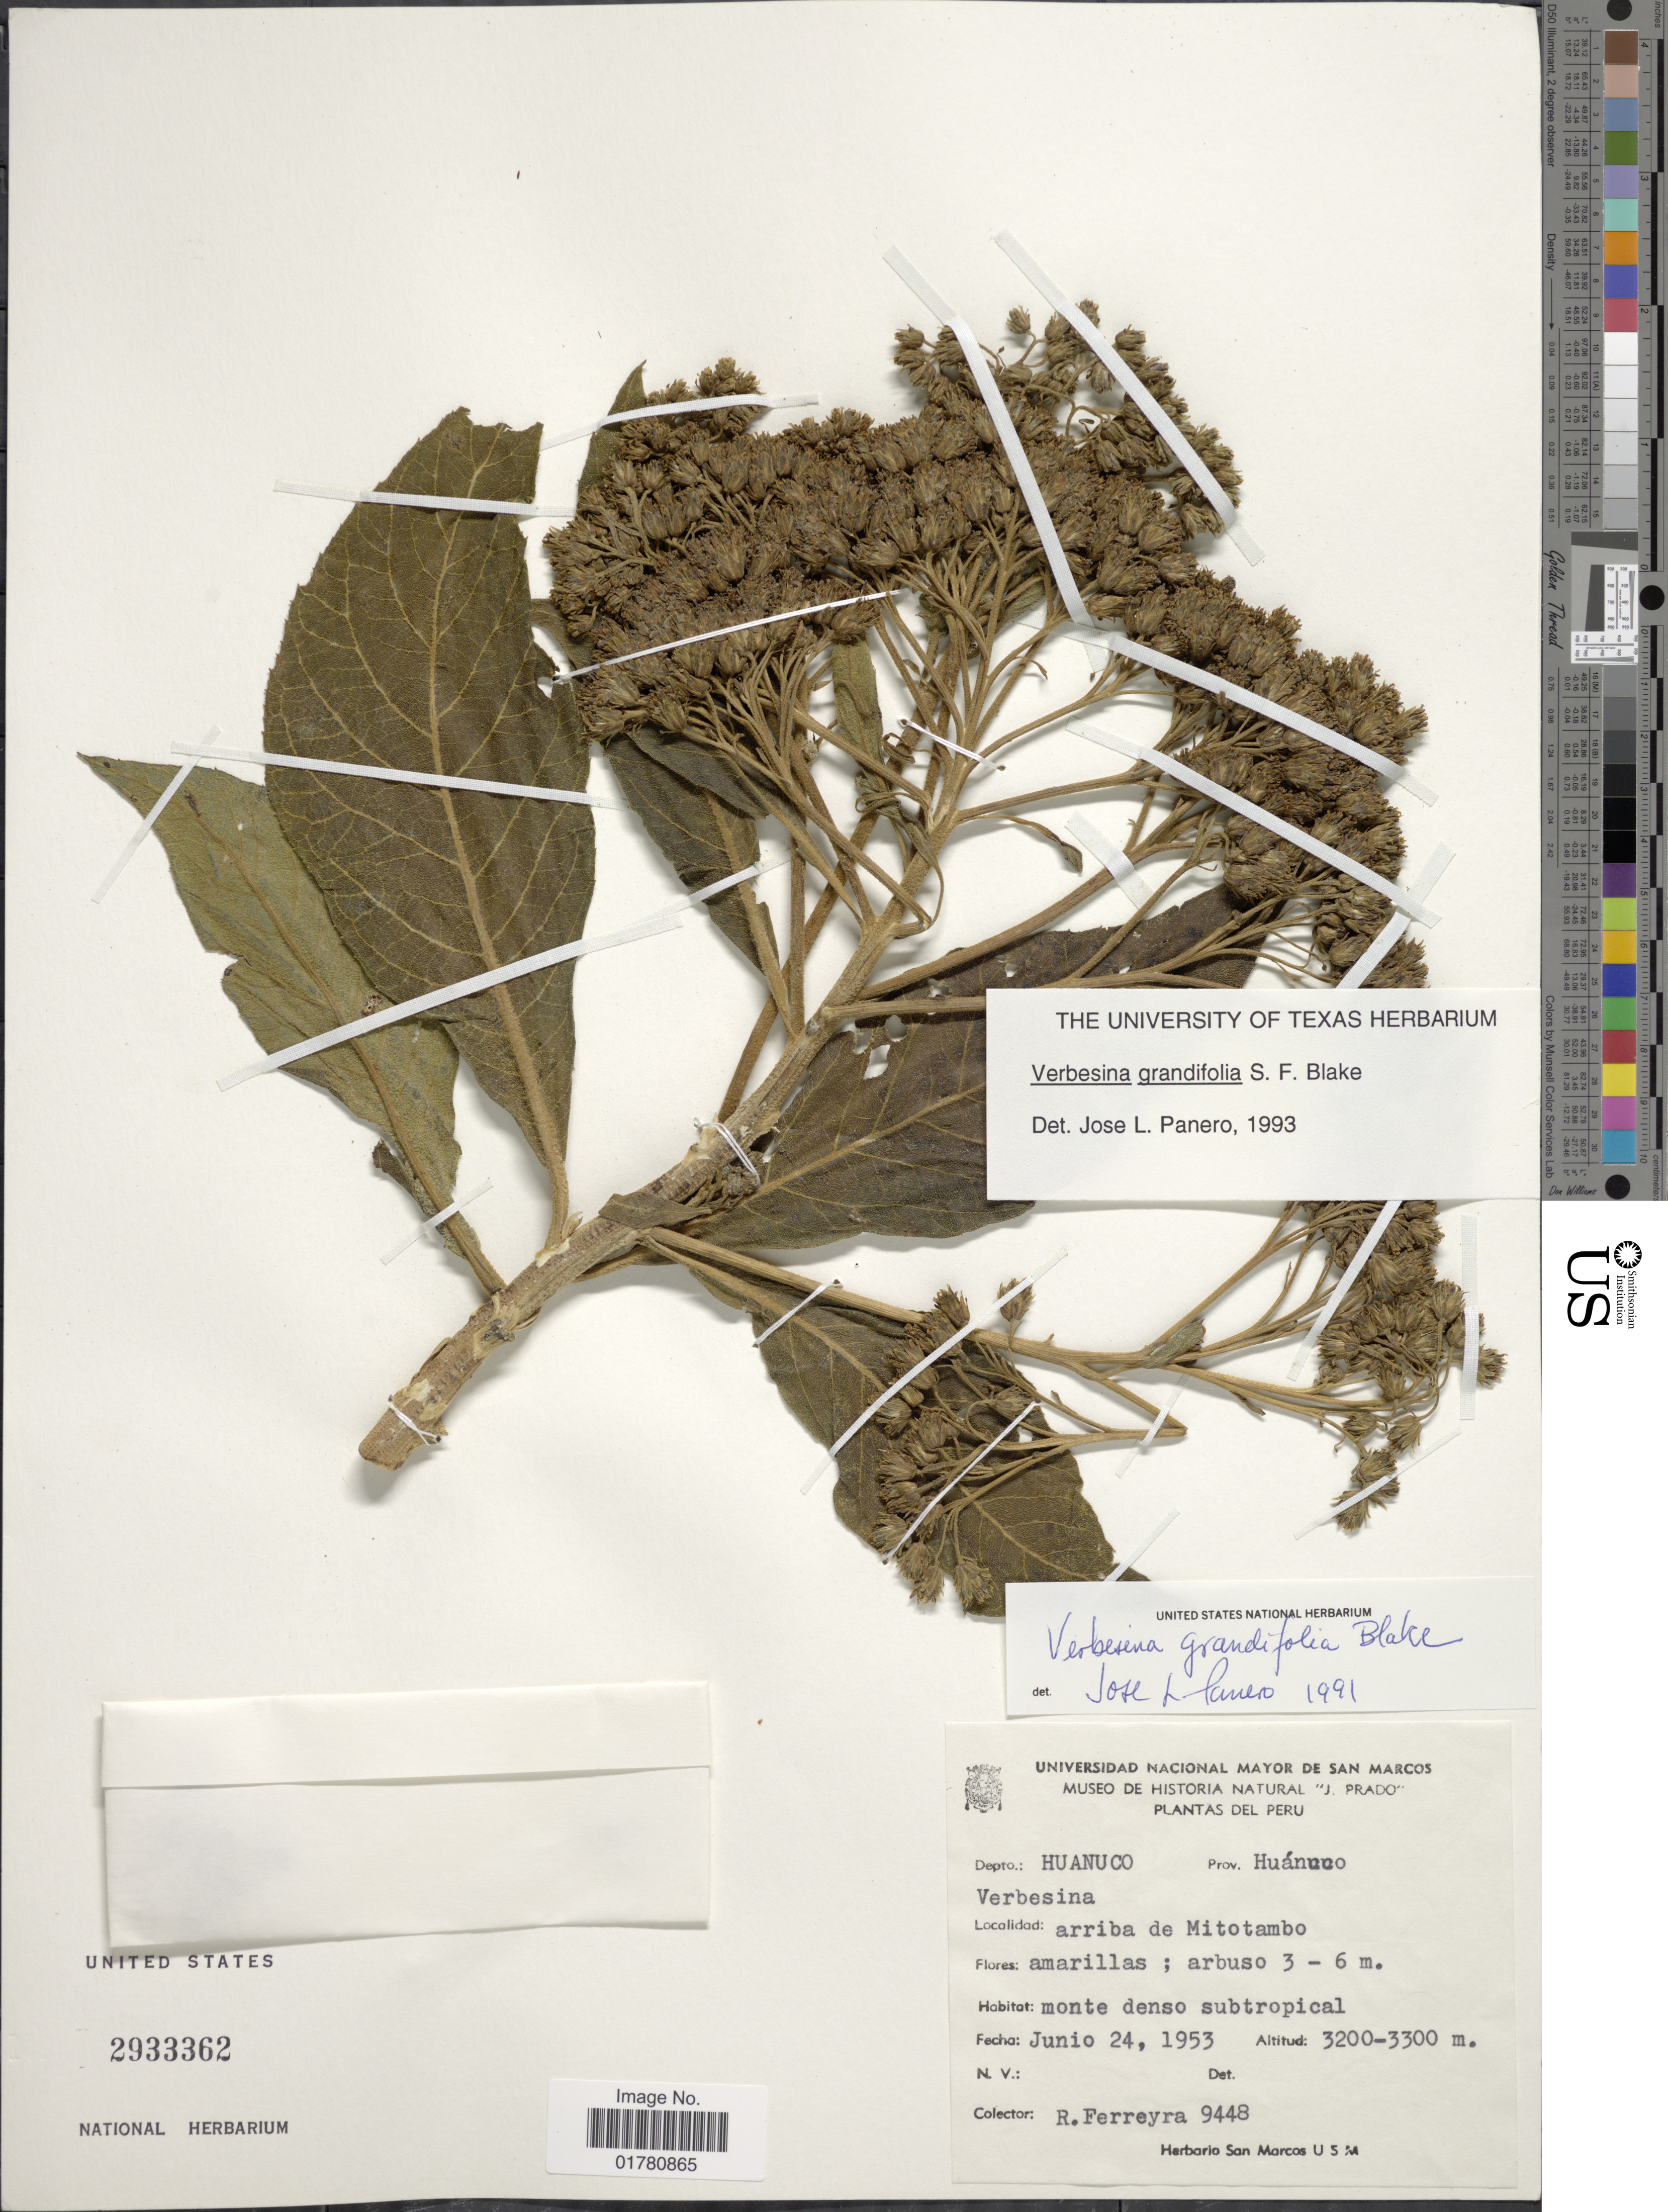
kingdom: Plantae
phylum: Tracheophyta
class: Magnoliopsida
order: Asterales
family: Asteraceae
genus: Verbesina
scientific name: Verbesina grandifolia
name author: S.F. Blake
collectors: R. A. Ferreyra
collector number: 9448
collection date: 1953-06-24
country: Peru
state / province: Huánuco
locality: Depto Huanuco, arriba de Mitotambo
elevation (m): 3200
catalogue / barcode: US 2933362